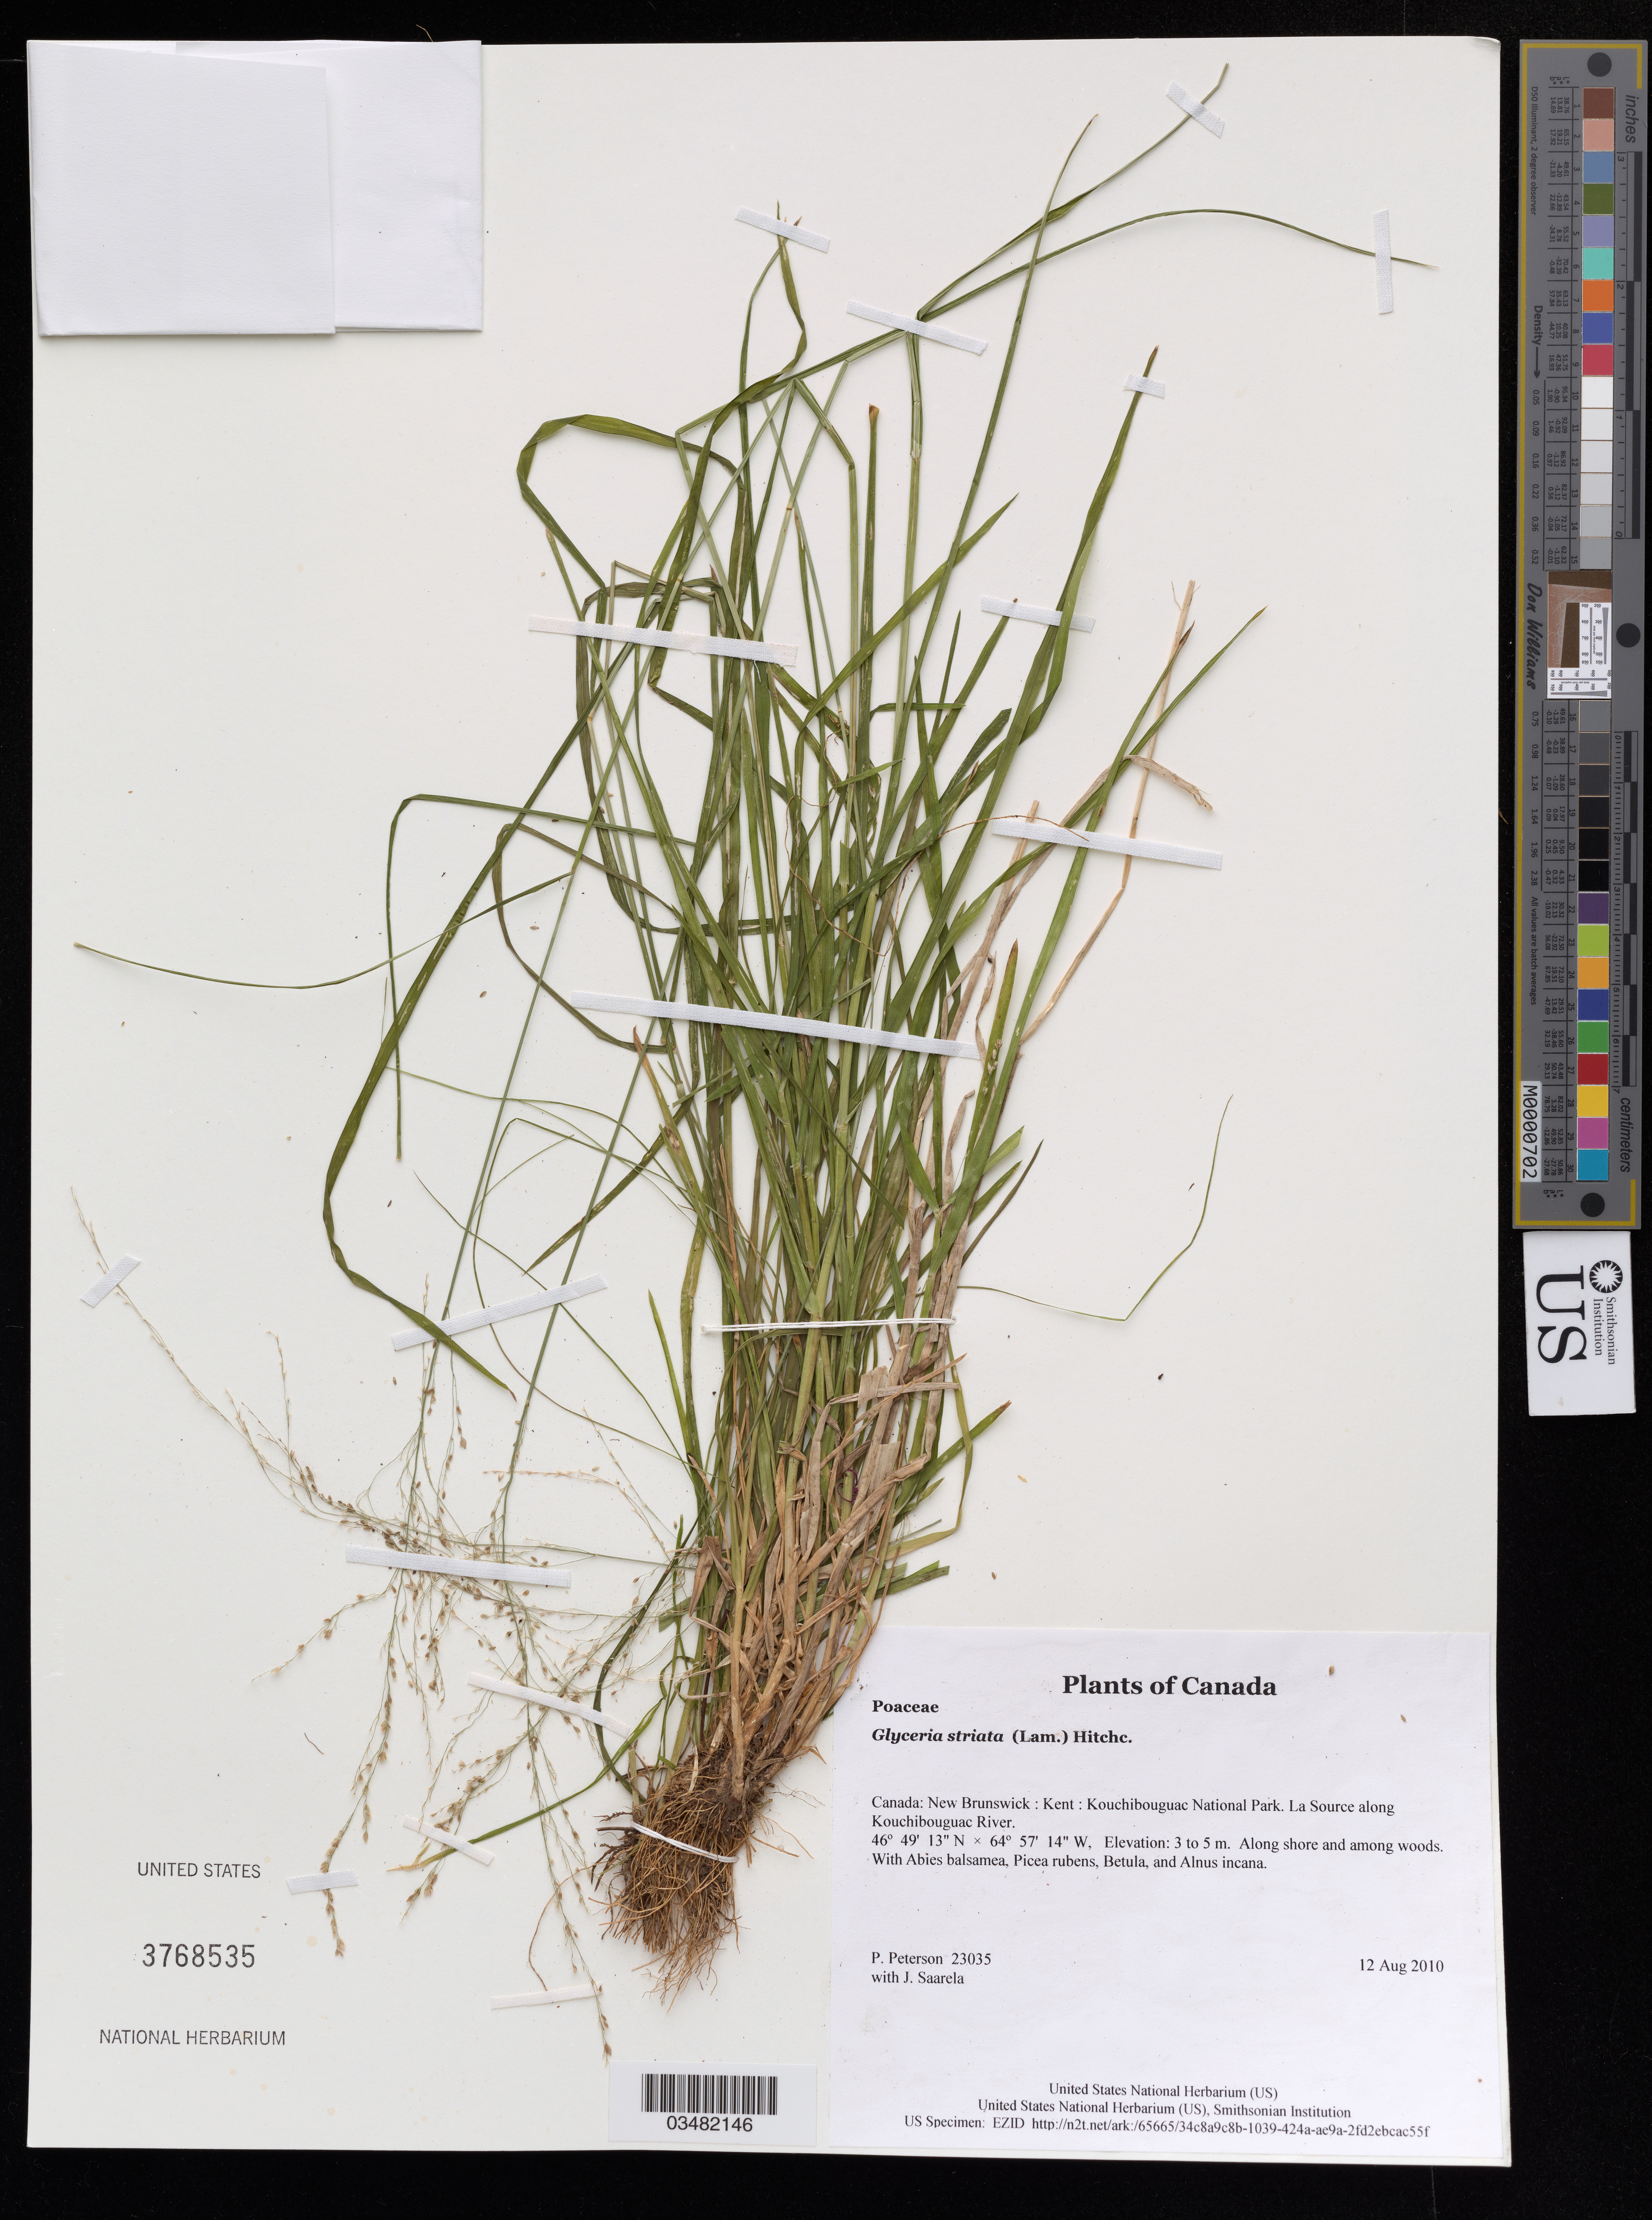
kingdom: Plantae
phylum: Tracheophyta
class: Liliopsida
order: Poales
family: Poaceae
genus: Glyceria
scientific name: Glyceria striata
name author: (Lam.) Hitchc.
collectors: P. M. Peterson & J. Saarela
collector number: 23035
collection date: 2010-08-12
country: Canada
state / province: New Brunswick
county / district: Kent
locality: Kouchibouguac National Park. La Source along Kouchibouguac River.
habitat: Along shore and among woods.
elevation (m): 3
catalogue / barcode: US 3768535